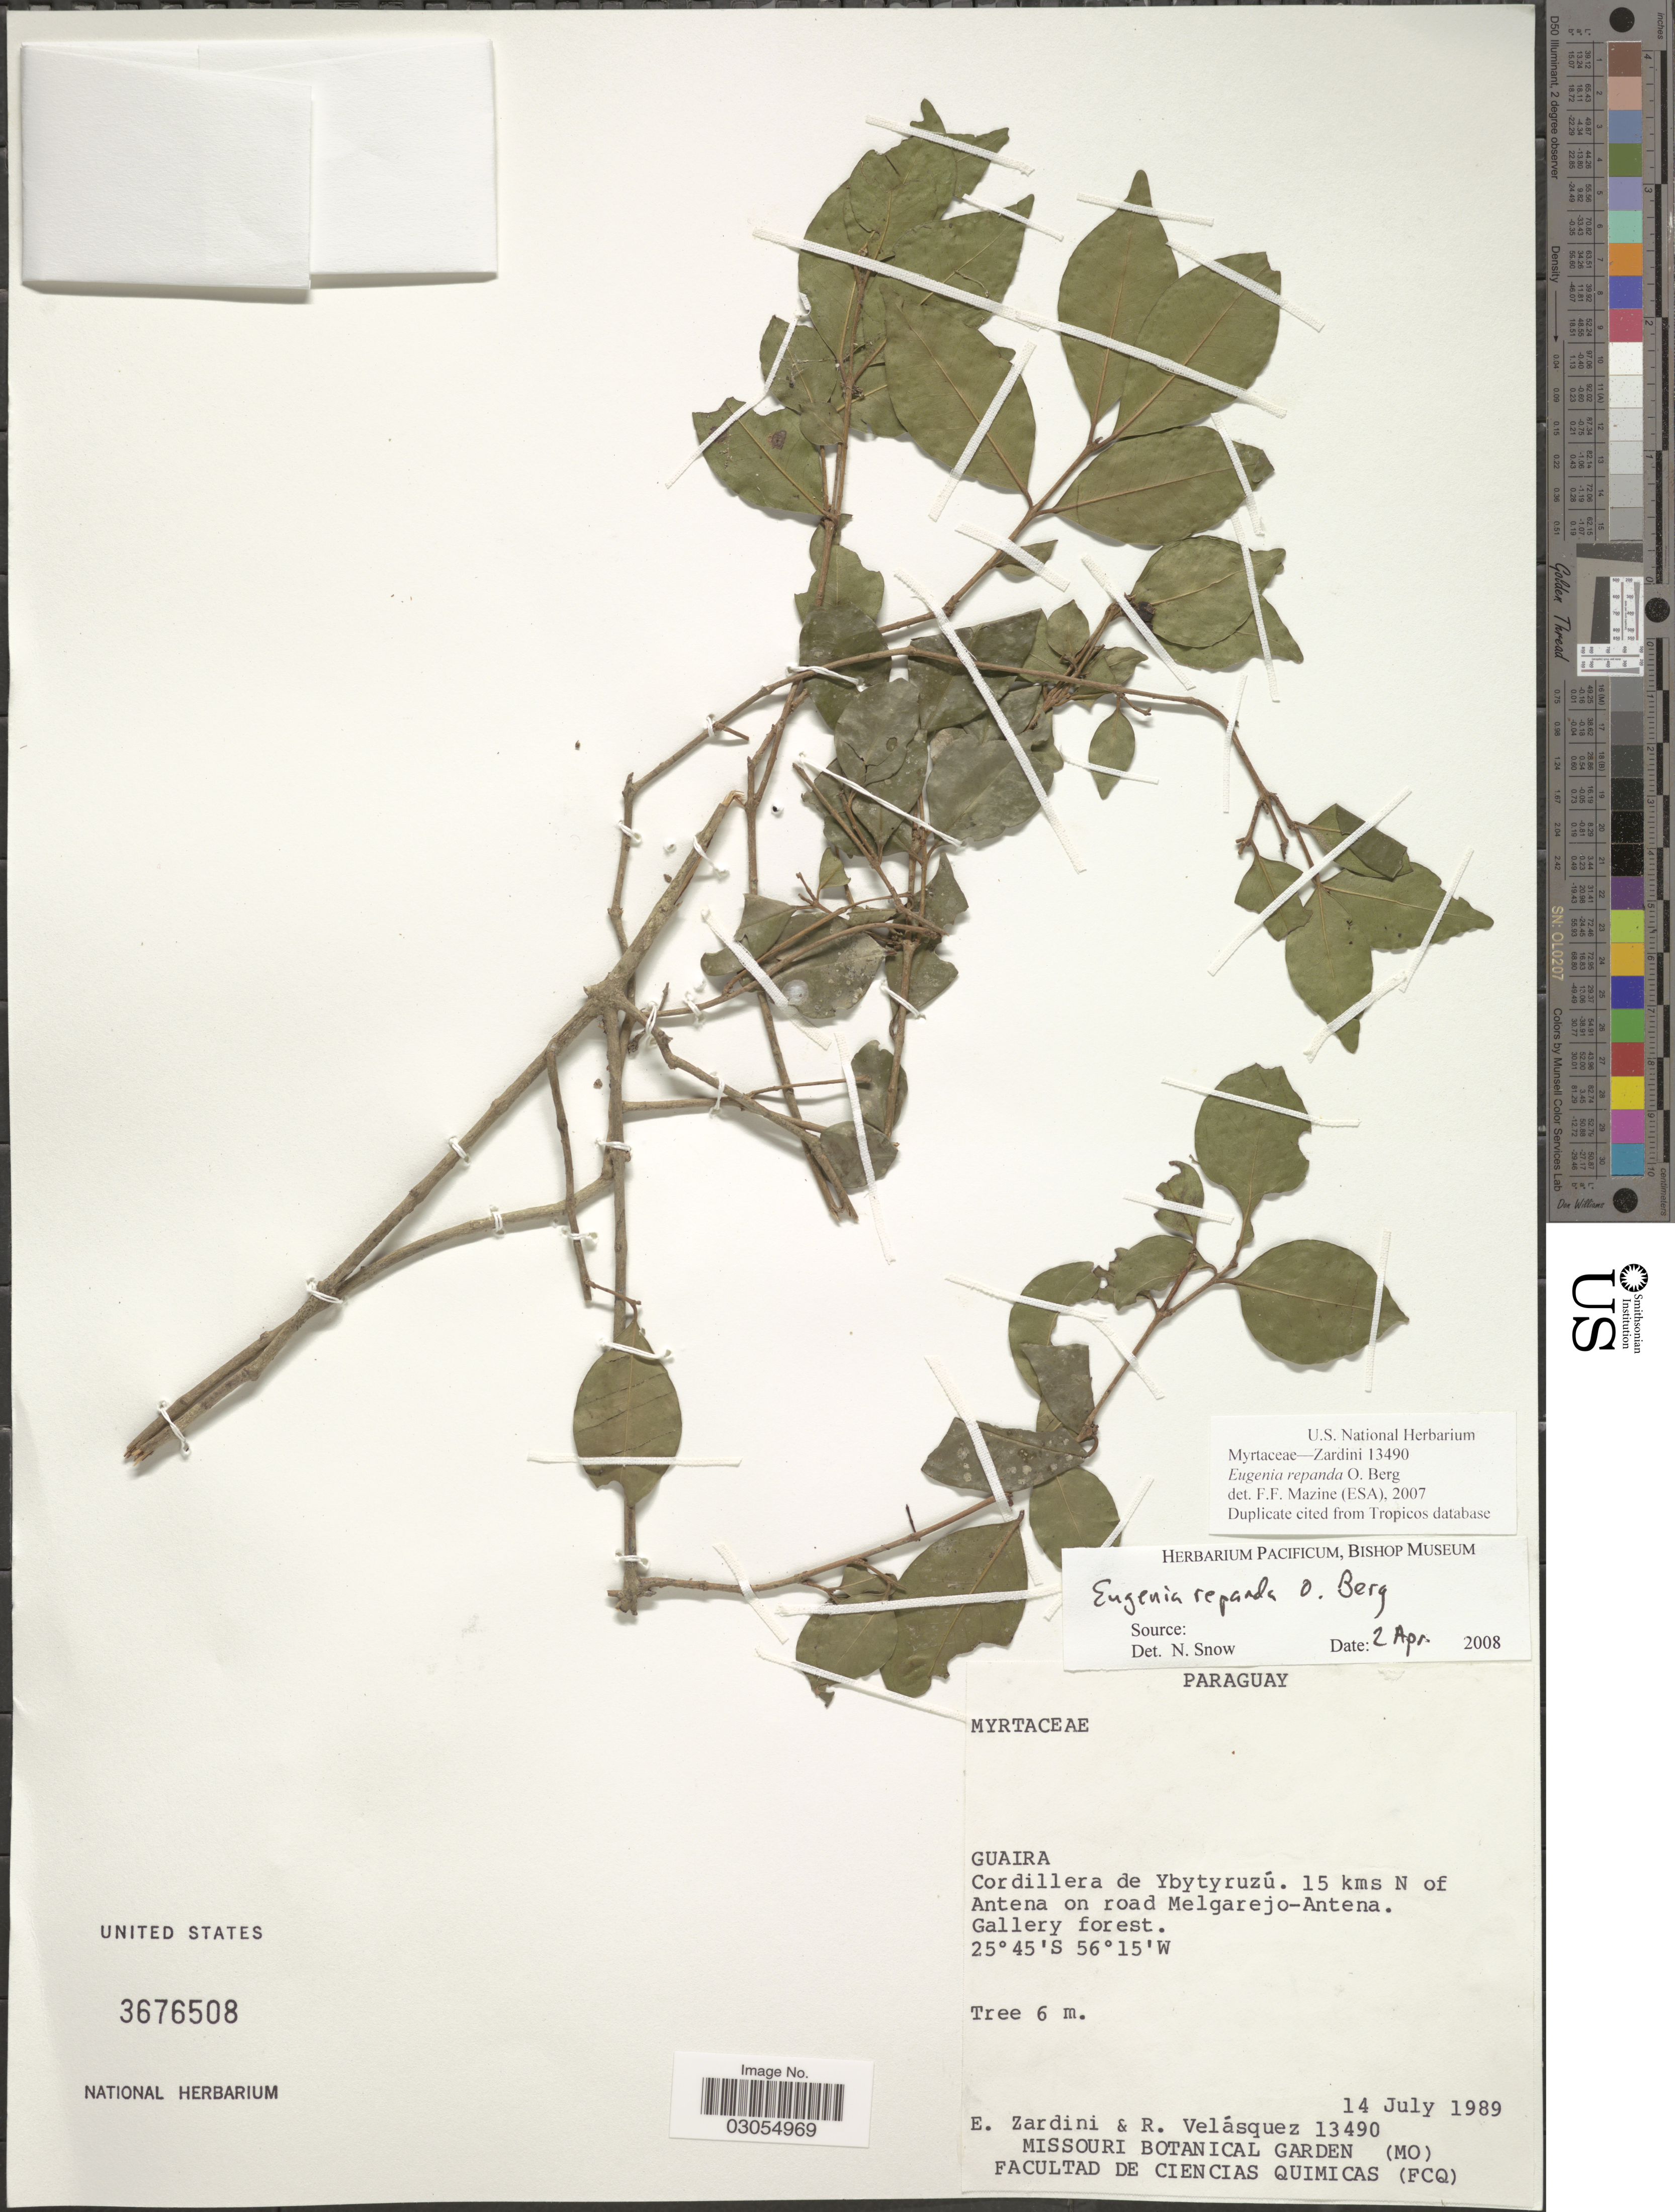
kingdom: Plantae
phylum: Tracheophyta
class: Magnoliopsida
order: Myrtales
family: Myrtaceae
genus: Eugenia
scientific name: Eugenia repanda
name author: O. Berg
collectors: E. Zardini & R. Velásquez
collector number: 13490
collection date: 1989-07-14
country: Paraguay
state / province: Guaira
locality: Cordillera de Ybytyruzú. 15 kms N of Antena on road Melgarejo-Antena.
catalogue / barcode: US 3676508